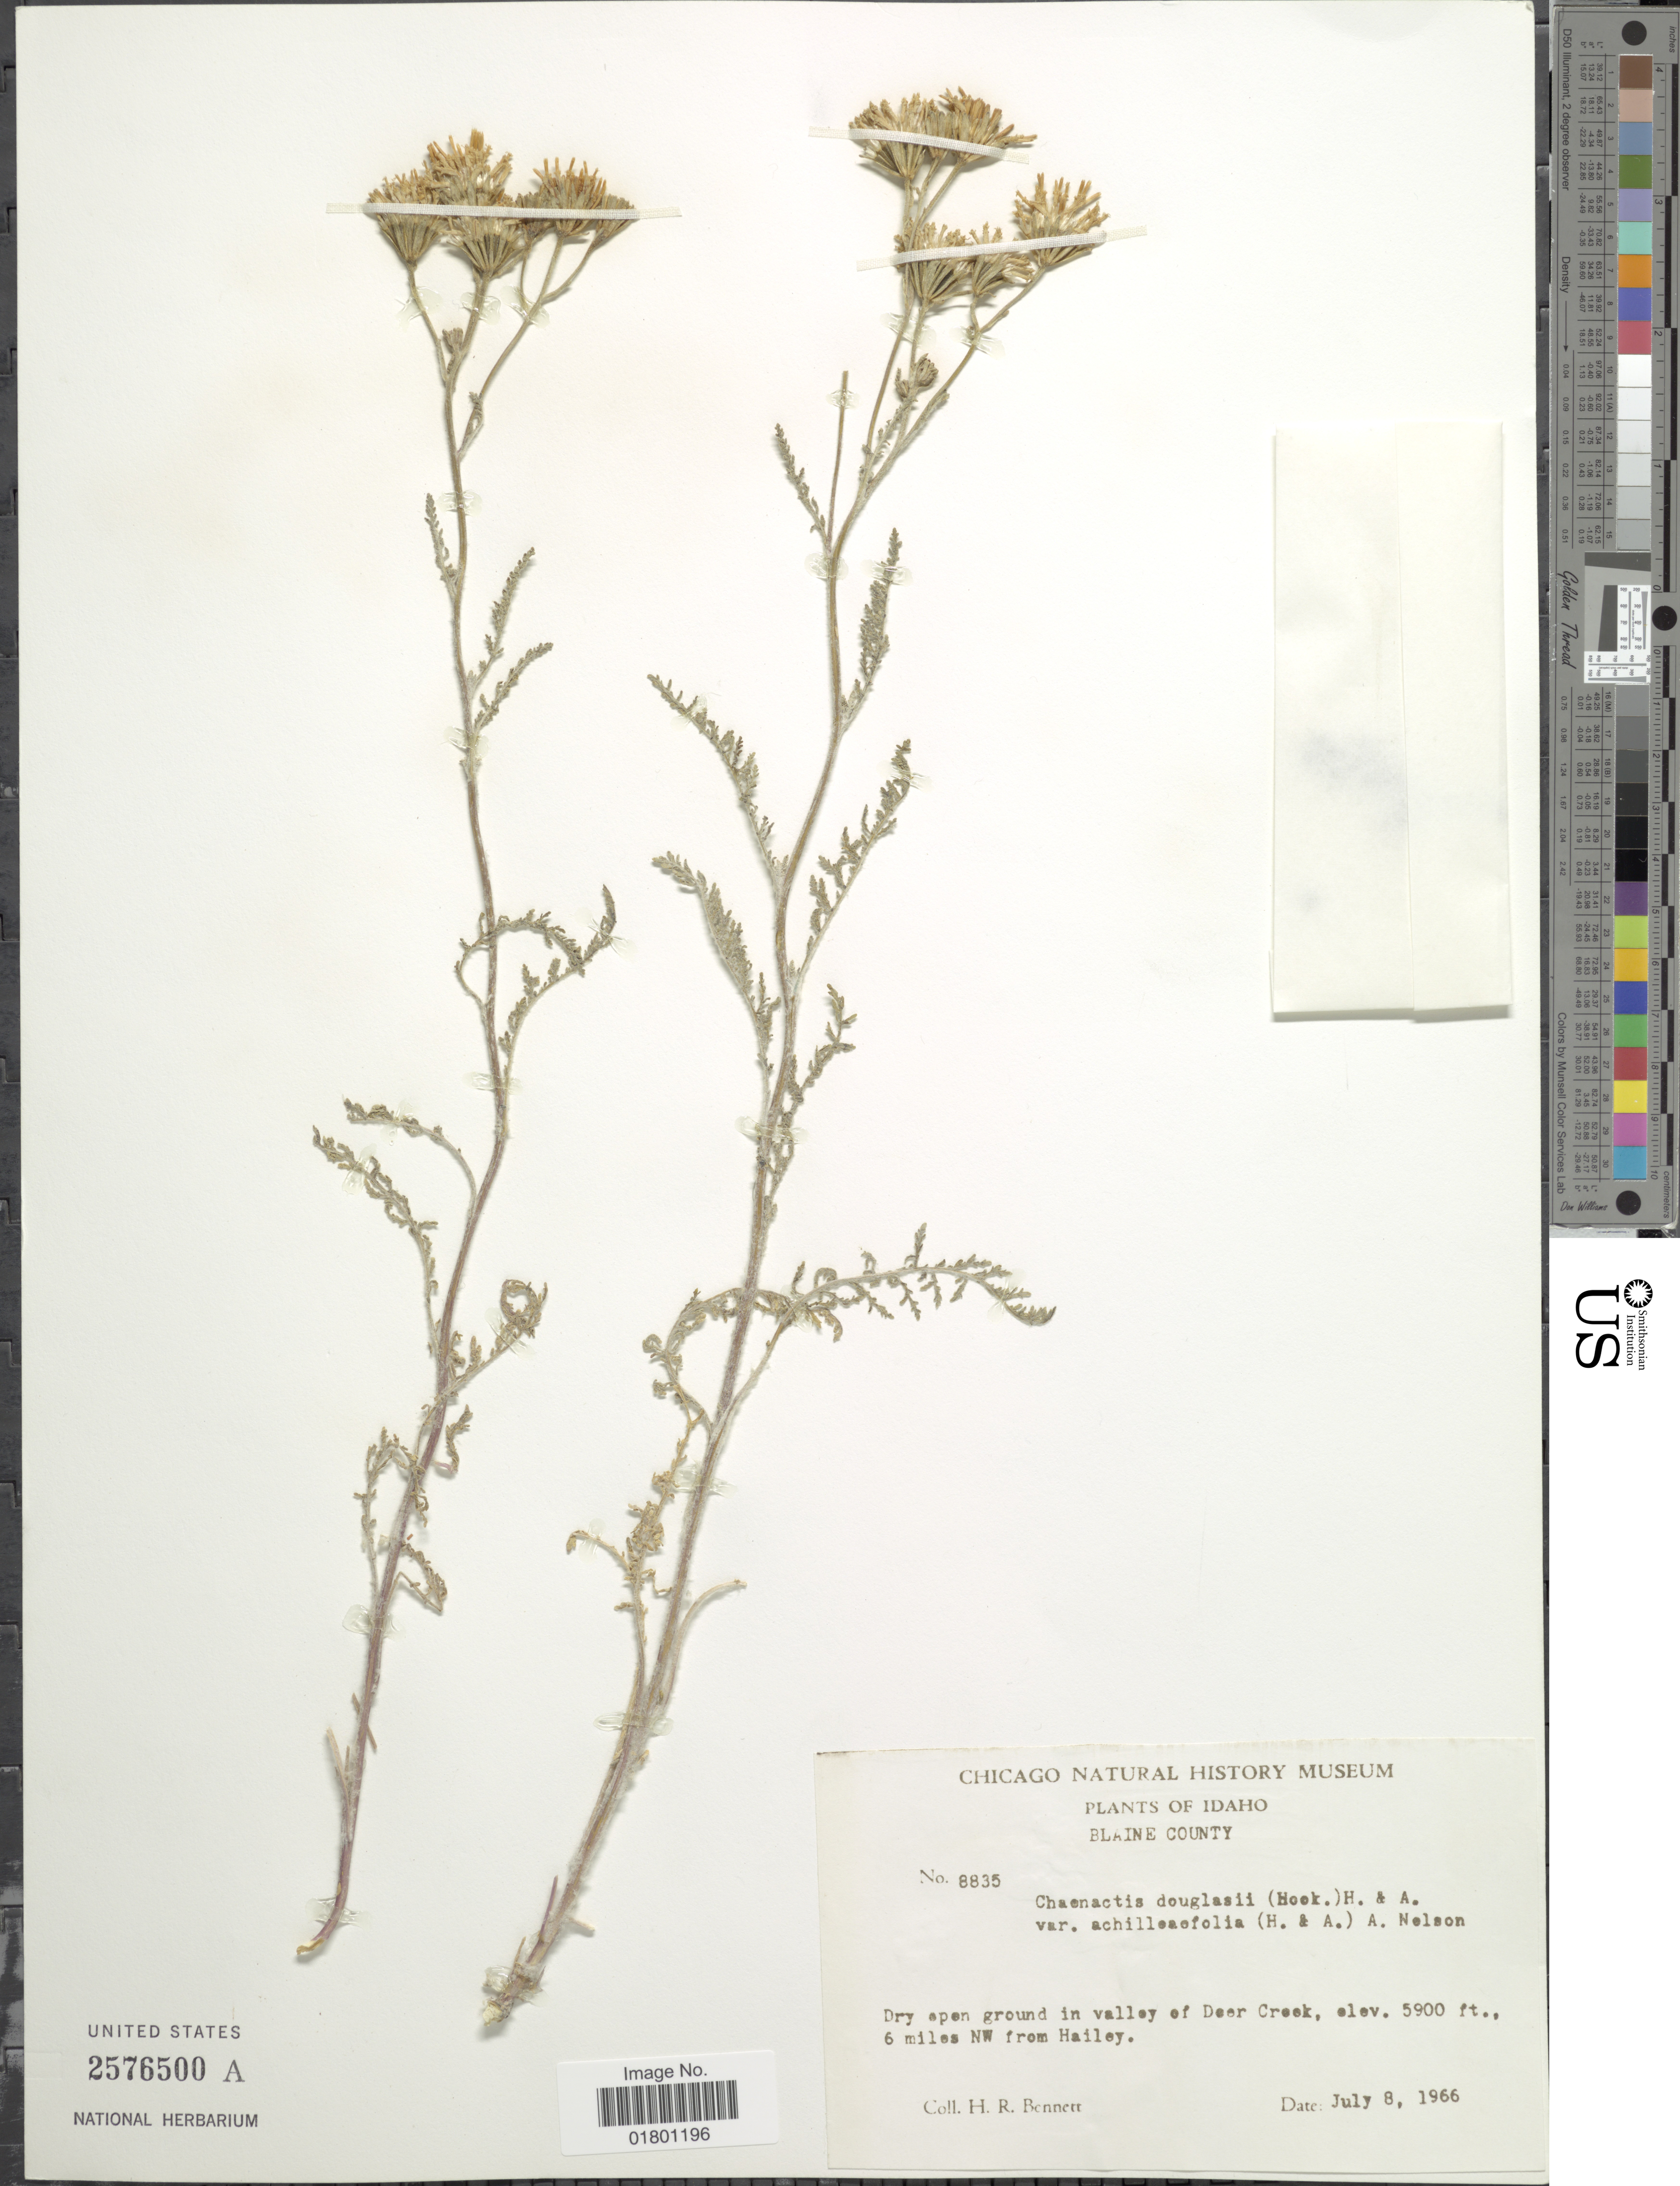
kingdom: Plantae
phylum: Tracheophyta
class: Magnoliopsida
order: Asterales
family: Asteraceae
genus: Chaenactis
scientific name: Chaenactis douglasii var. achilleaefolia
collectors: H. R. Bennett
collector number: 8835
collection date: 1966-07-08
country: United States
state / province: Idaho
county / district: Blaine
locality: Dry open ground in valley of Deer Creek, 6 miles NW from Hailey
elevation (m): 1798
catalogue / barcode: US 2576500A